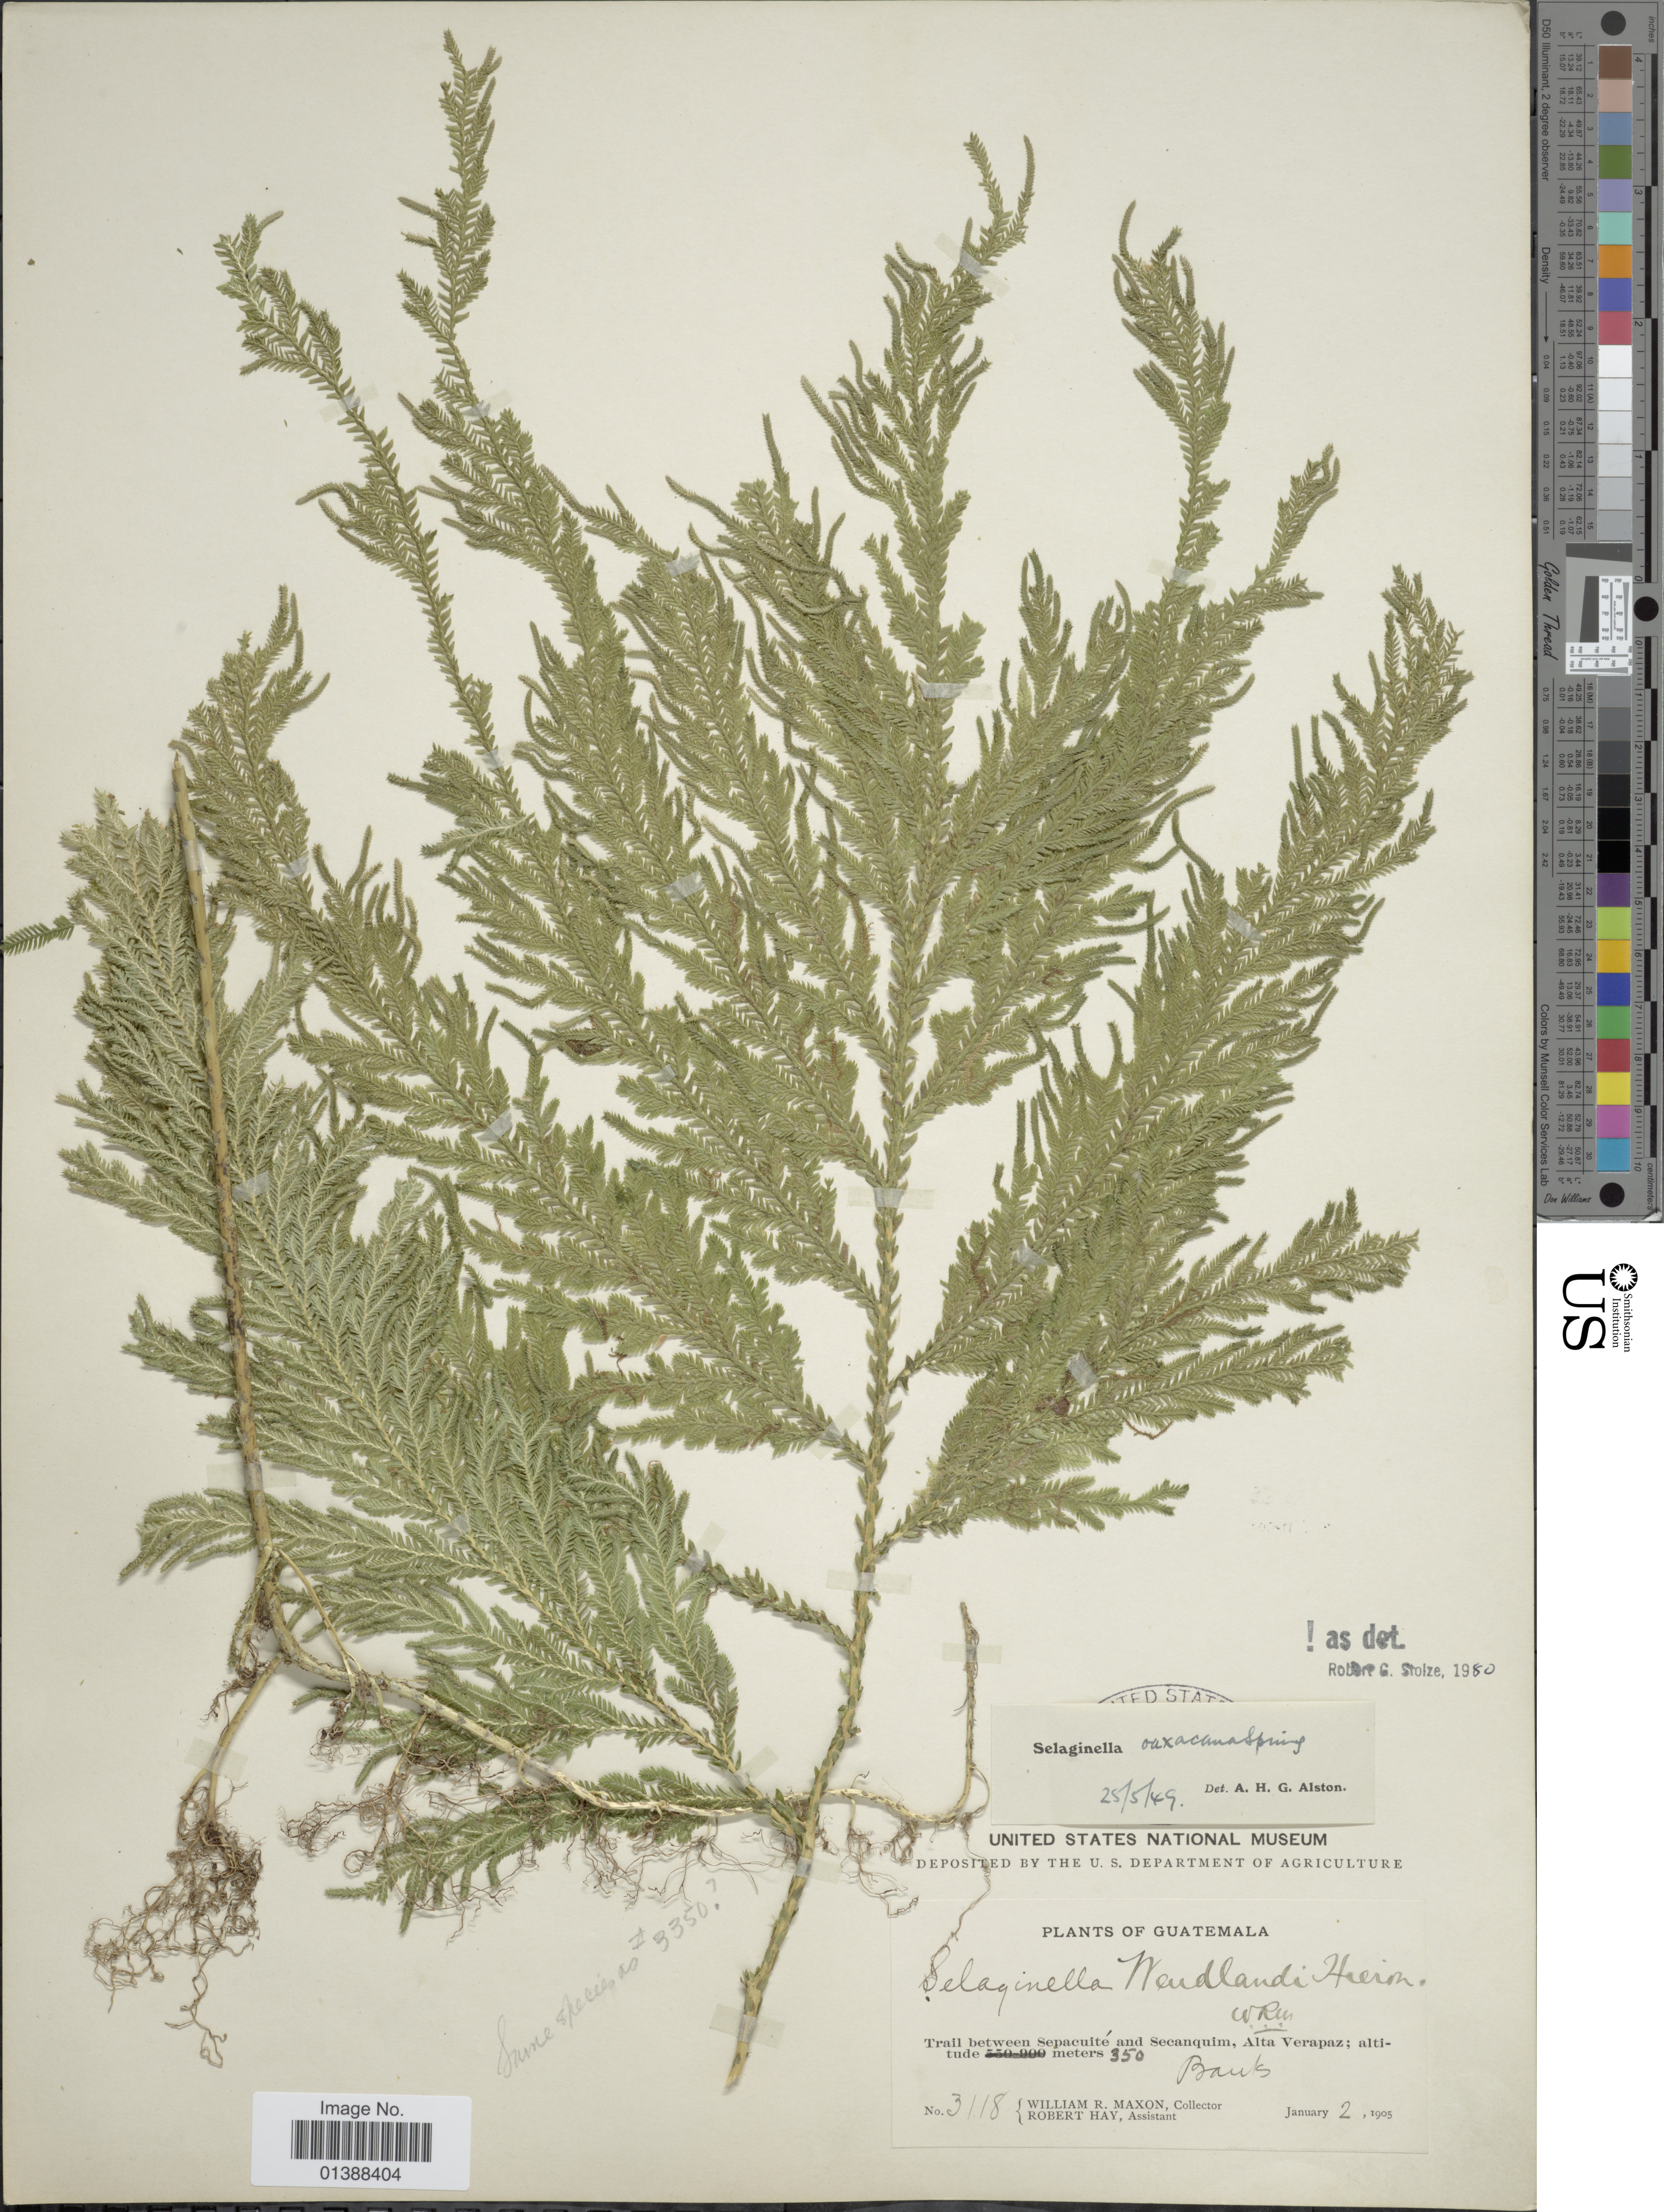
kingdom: Plantae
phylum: Tracheophyta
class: Lycopodiopsida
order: Selaginellales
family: Selaginellaceae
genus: Selaginella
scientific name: Selaginella oaxacana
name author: Spring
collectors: W. R. Maxon & R. Hay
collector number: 3118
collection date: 1905-01-02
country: Guatemala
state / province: Alta Verapaz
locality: Trail between Sepaculté and Secanquim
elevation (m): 350